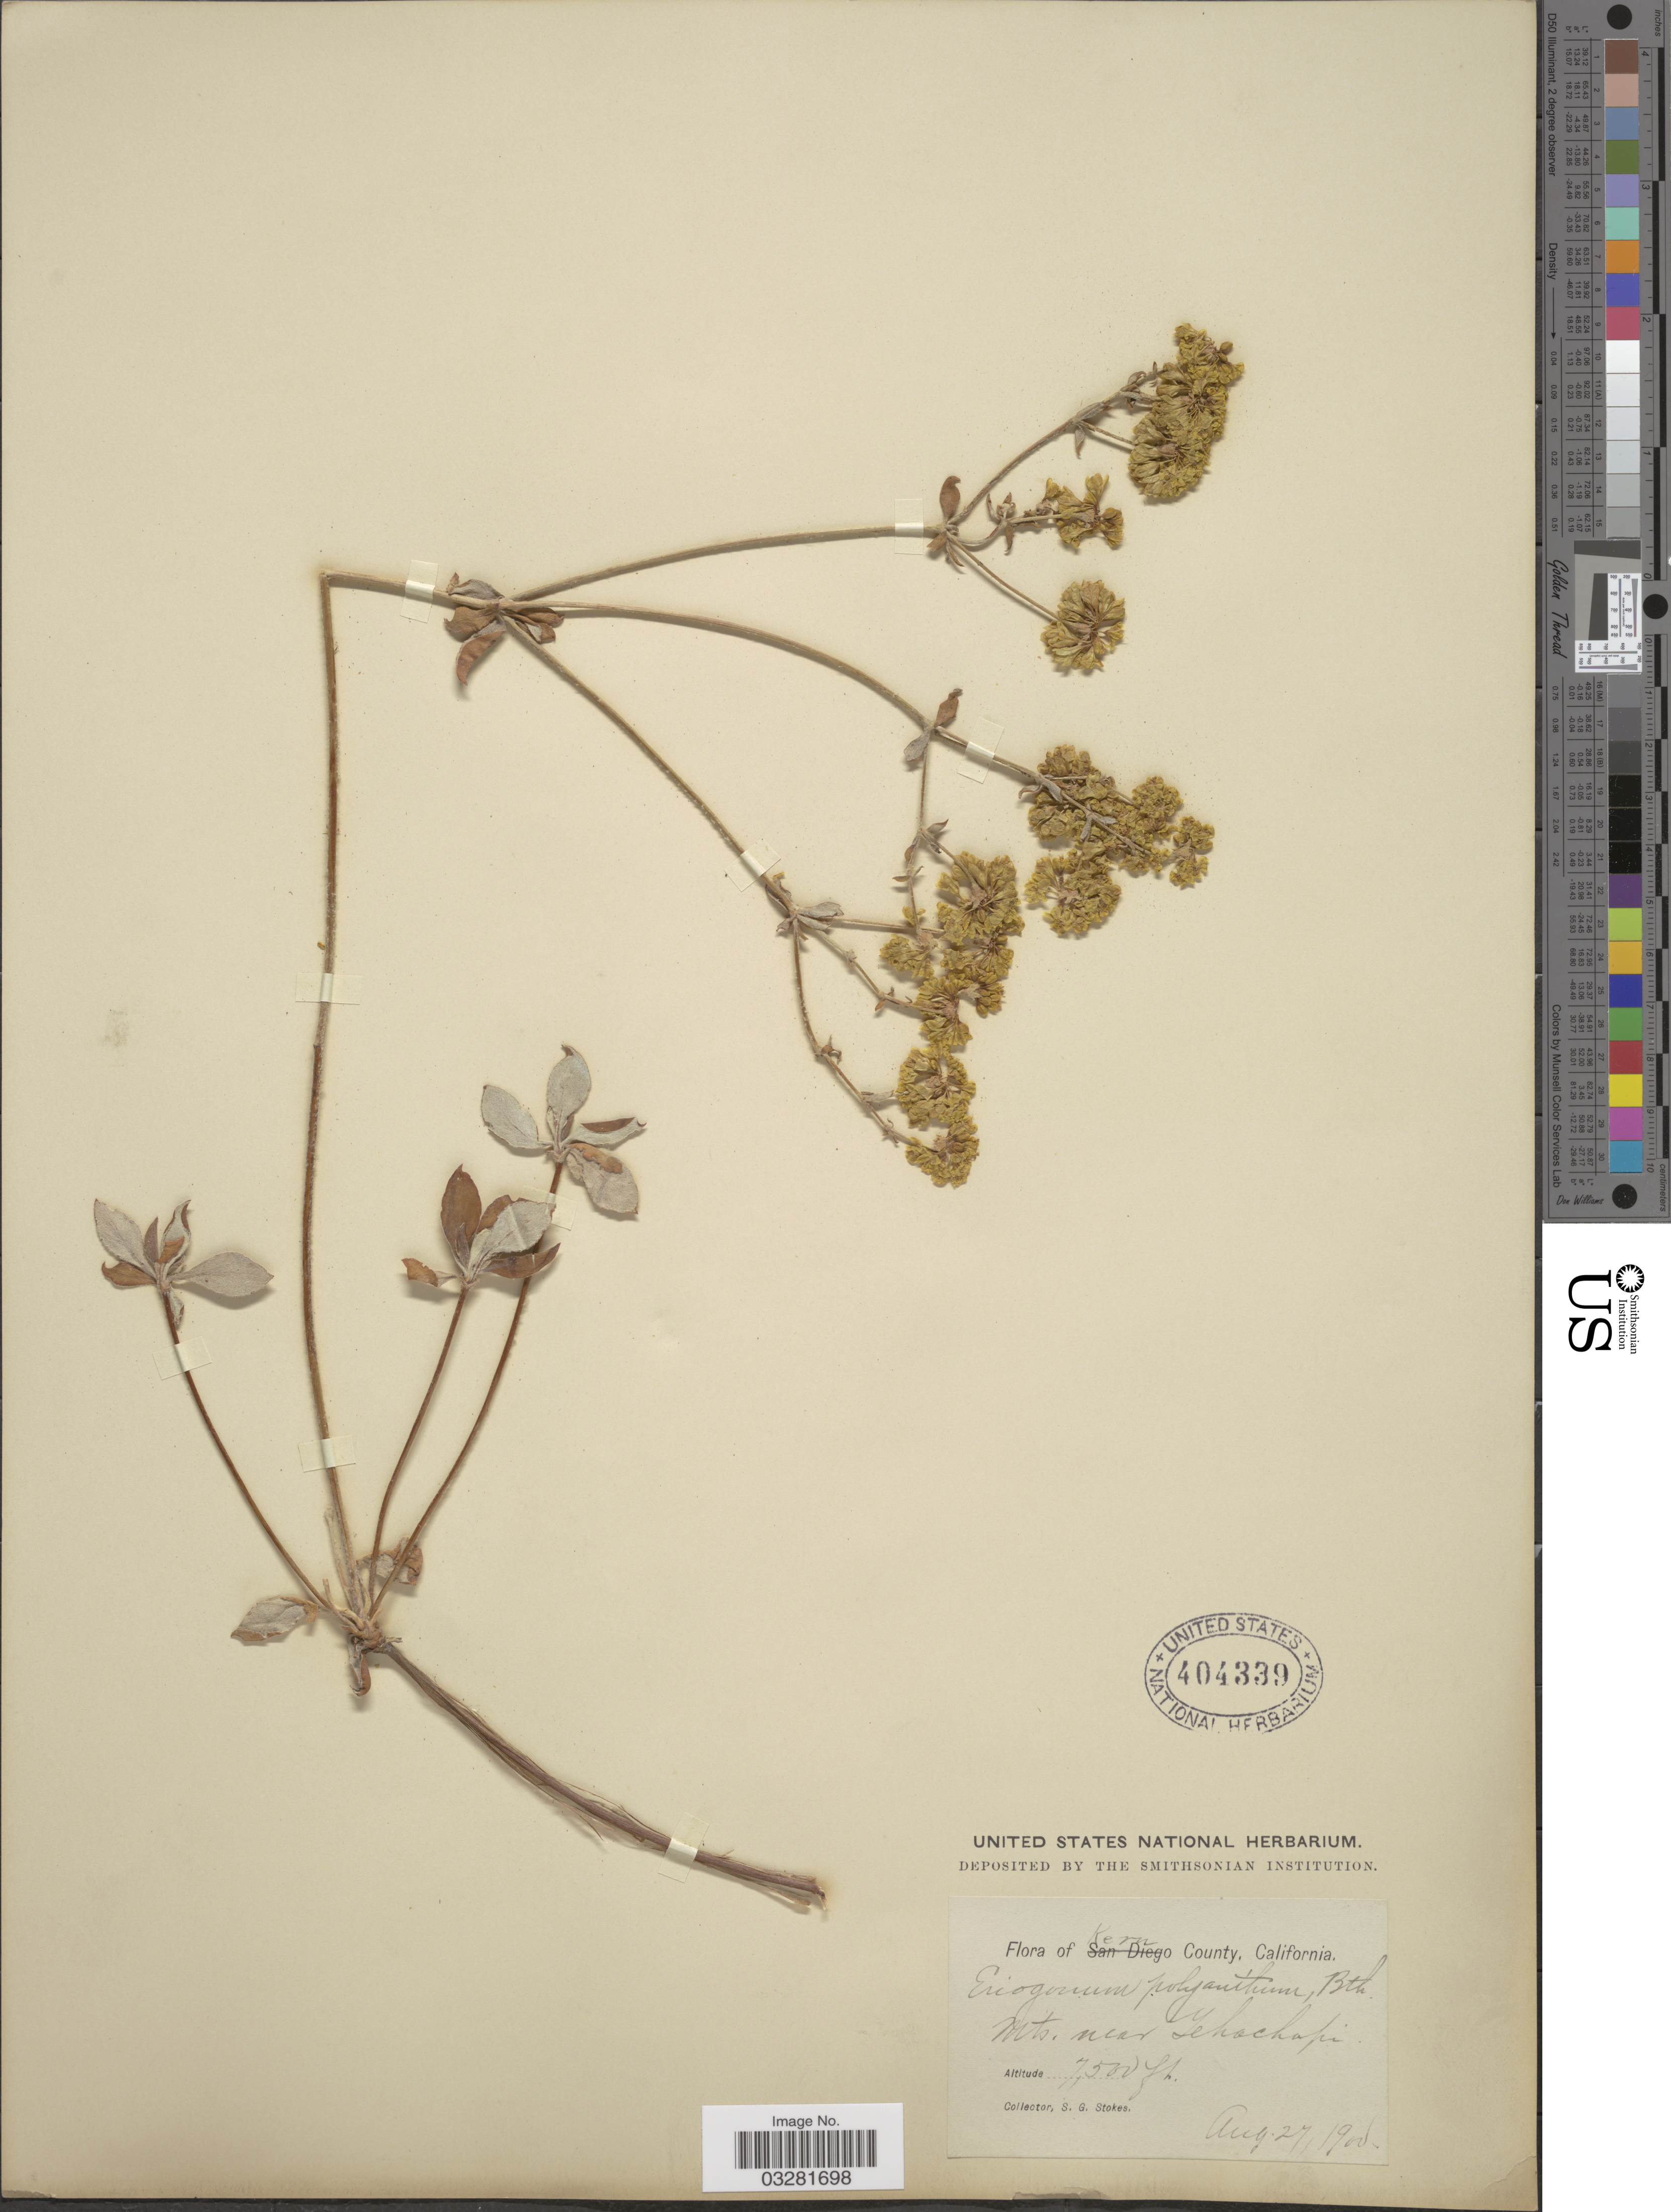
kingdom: Plantae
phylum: Tracheophyta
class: Magnoliopsida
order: Caryophyllales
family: Polygonaceae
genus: Eriogonum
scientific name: Eriogonum umbellatum var. stellatum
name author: (Benth.) M.E. Jones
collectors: S. G. Stokes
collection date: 1900-08-27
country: United States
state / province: California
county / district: Kern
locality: Kern County. Mts. near Tehachapi.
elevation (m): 2286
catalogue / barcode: US 404339